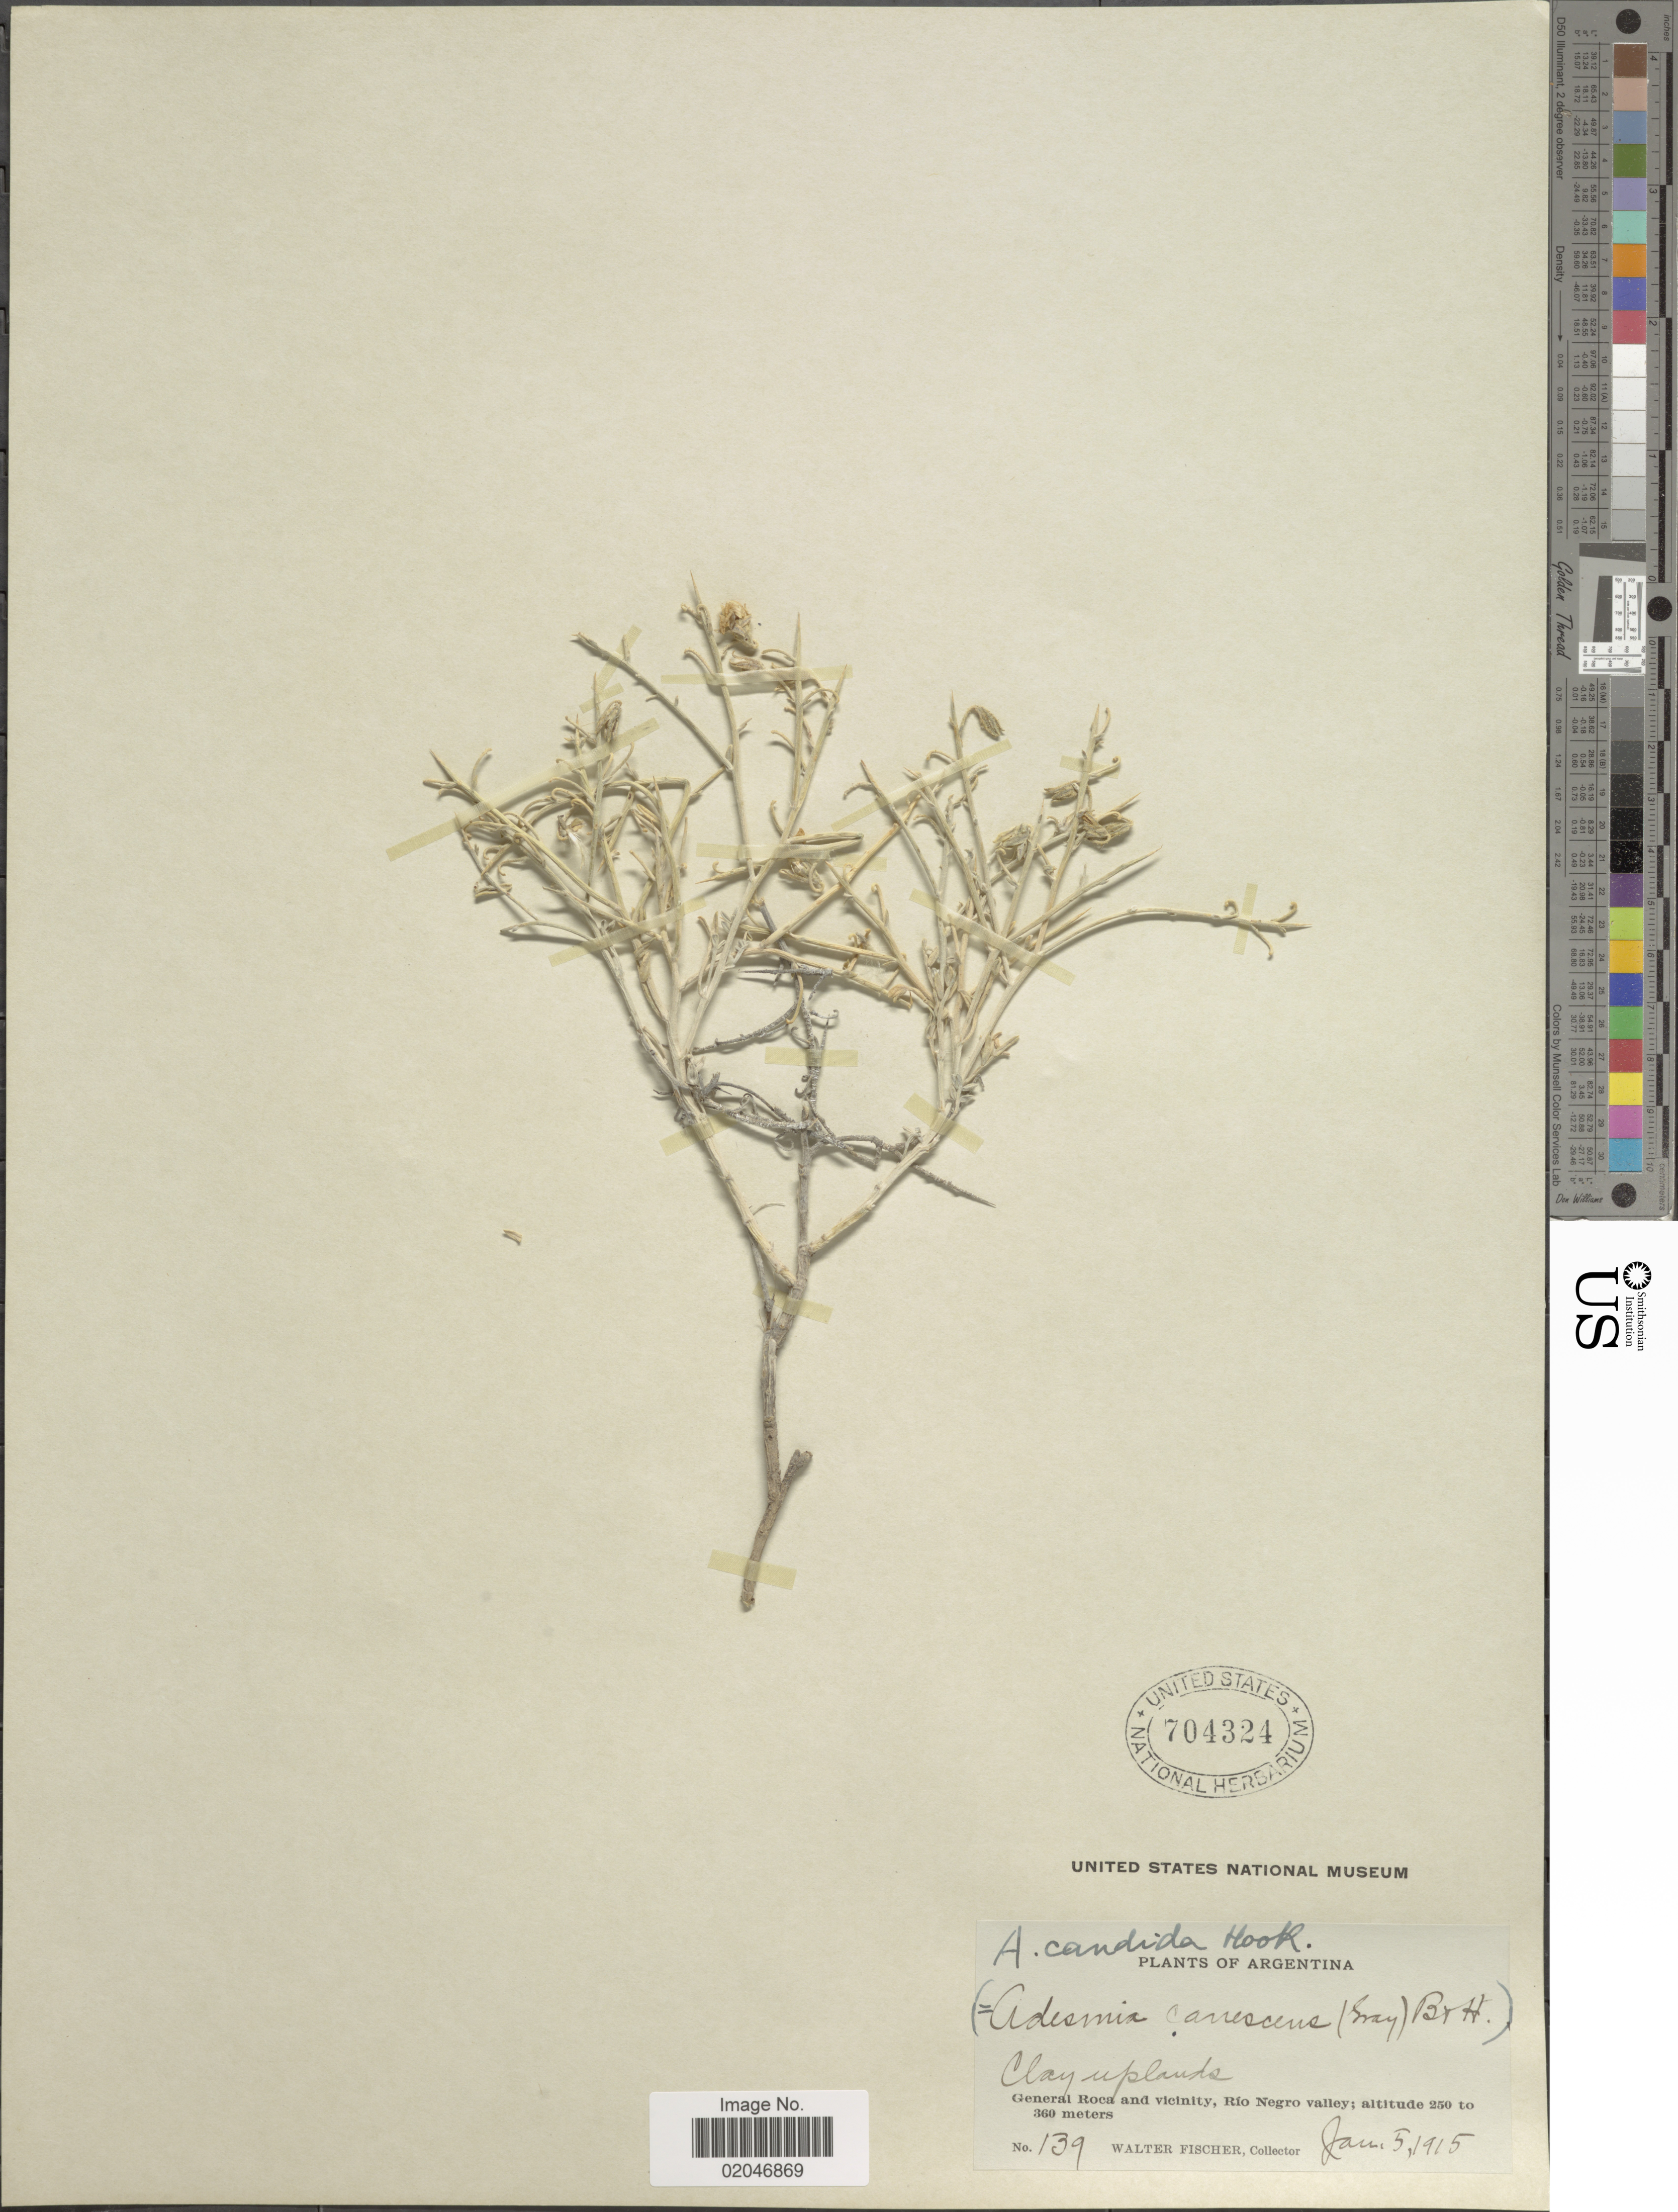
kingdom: Plantae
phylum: Tracheophyta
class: Magnoliopsida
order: Fabales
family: Fabaceae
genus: Adesmia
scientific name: Adesmia candida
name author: Hook. f.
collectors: W. Fischer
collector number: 139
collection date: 1915-01-05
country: Argentina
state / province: Rio Negro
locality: General Roca and vicinity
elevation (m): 250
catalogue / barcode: US 704324